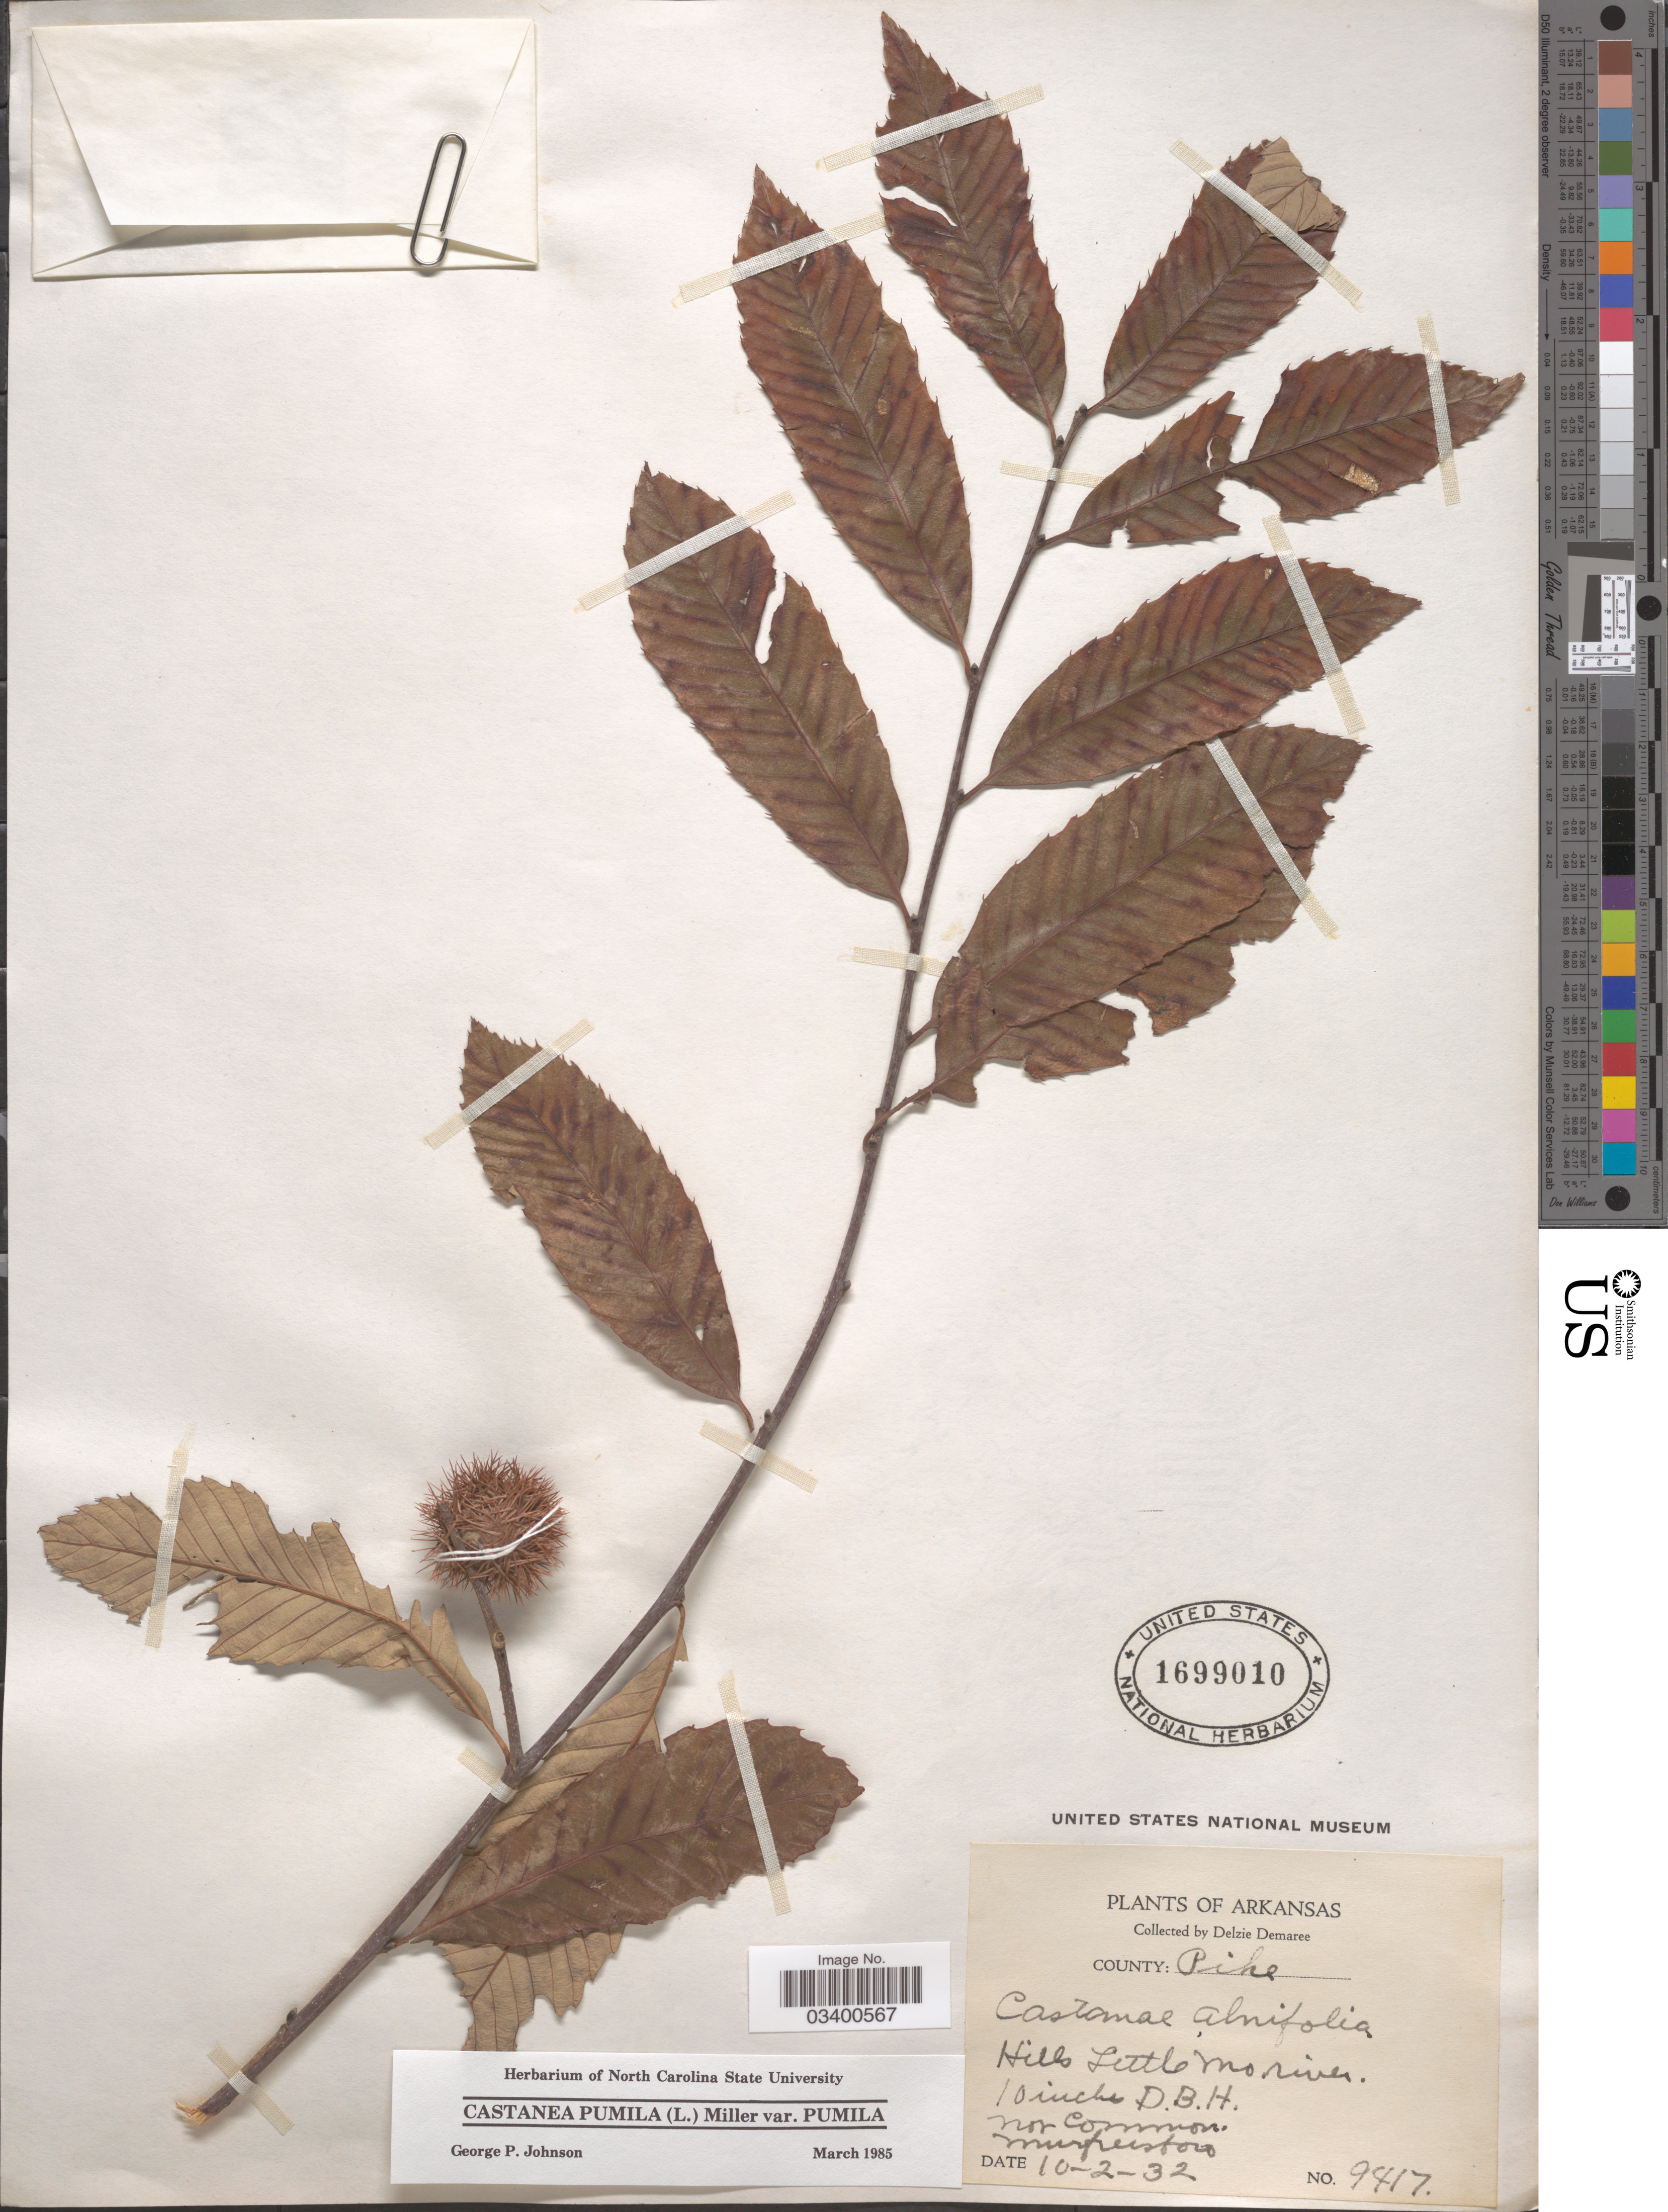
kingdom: Plantae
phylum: Tracheophyta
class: Magnoliopsida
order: Fagales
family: Fagaceae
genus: Castanea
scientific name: Castanea pumila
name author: (L.) Mill.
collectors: D. Demaree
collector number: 9417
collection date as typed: Transcribed d/m/y: 2/10/32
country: United States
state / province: Arkansas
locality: County: Pike. Hills Little Mo river.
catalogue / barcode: US 1699010